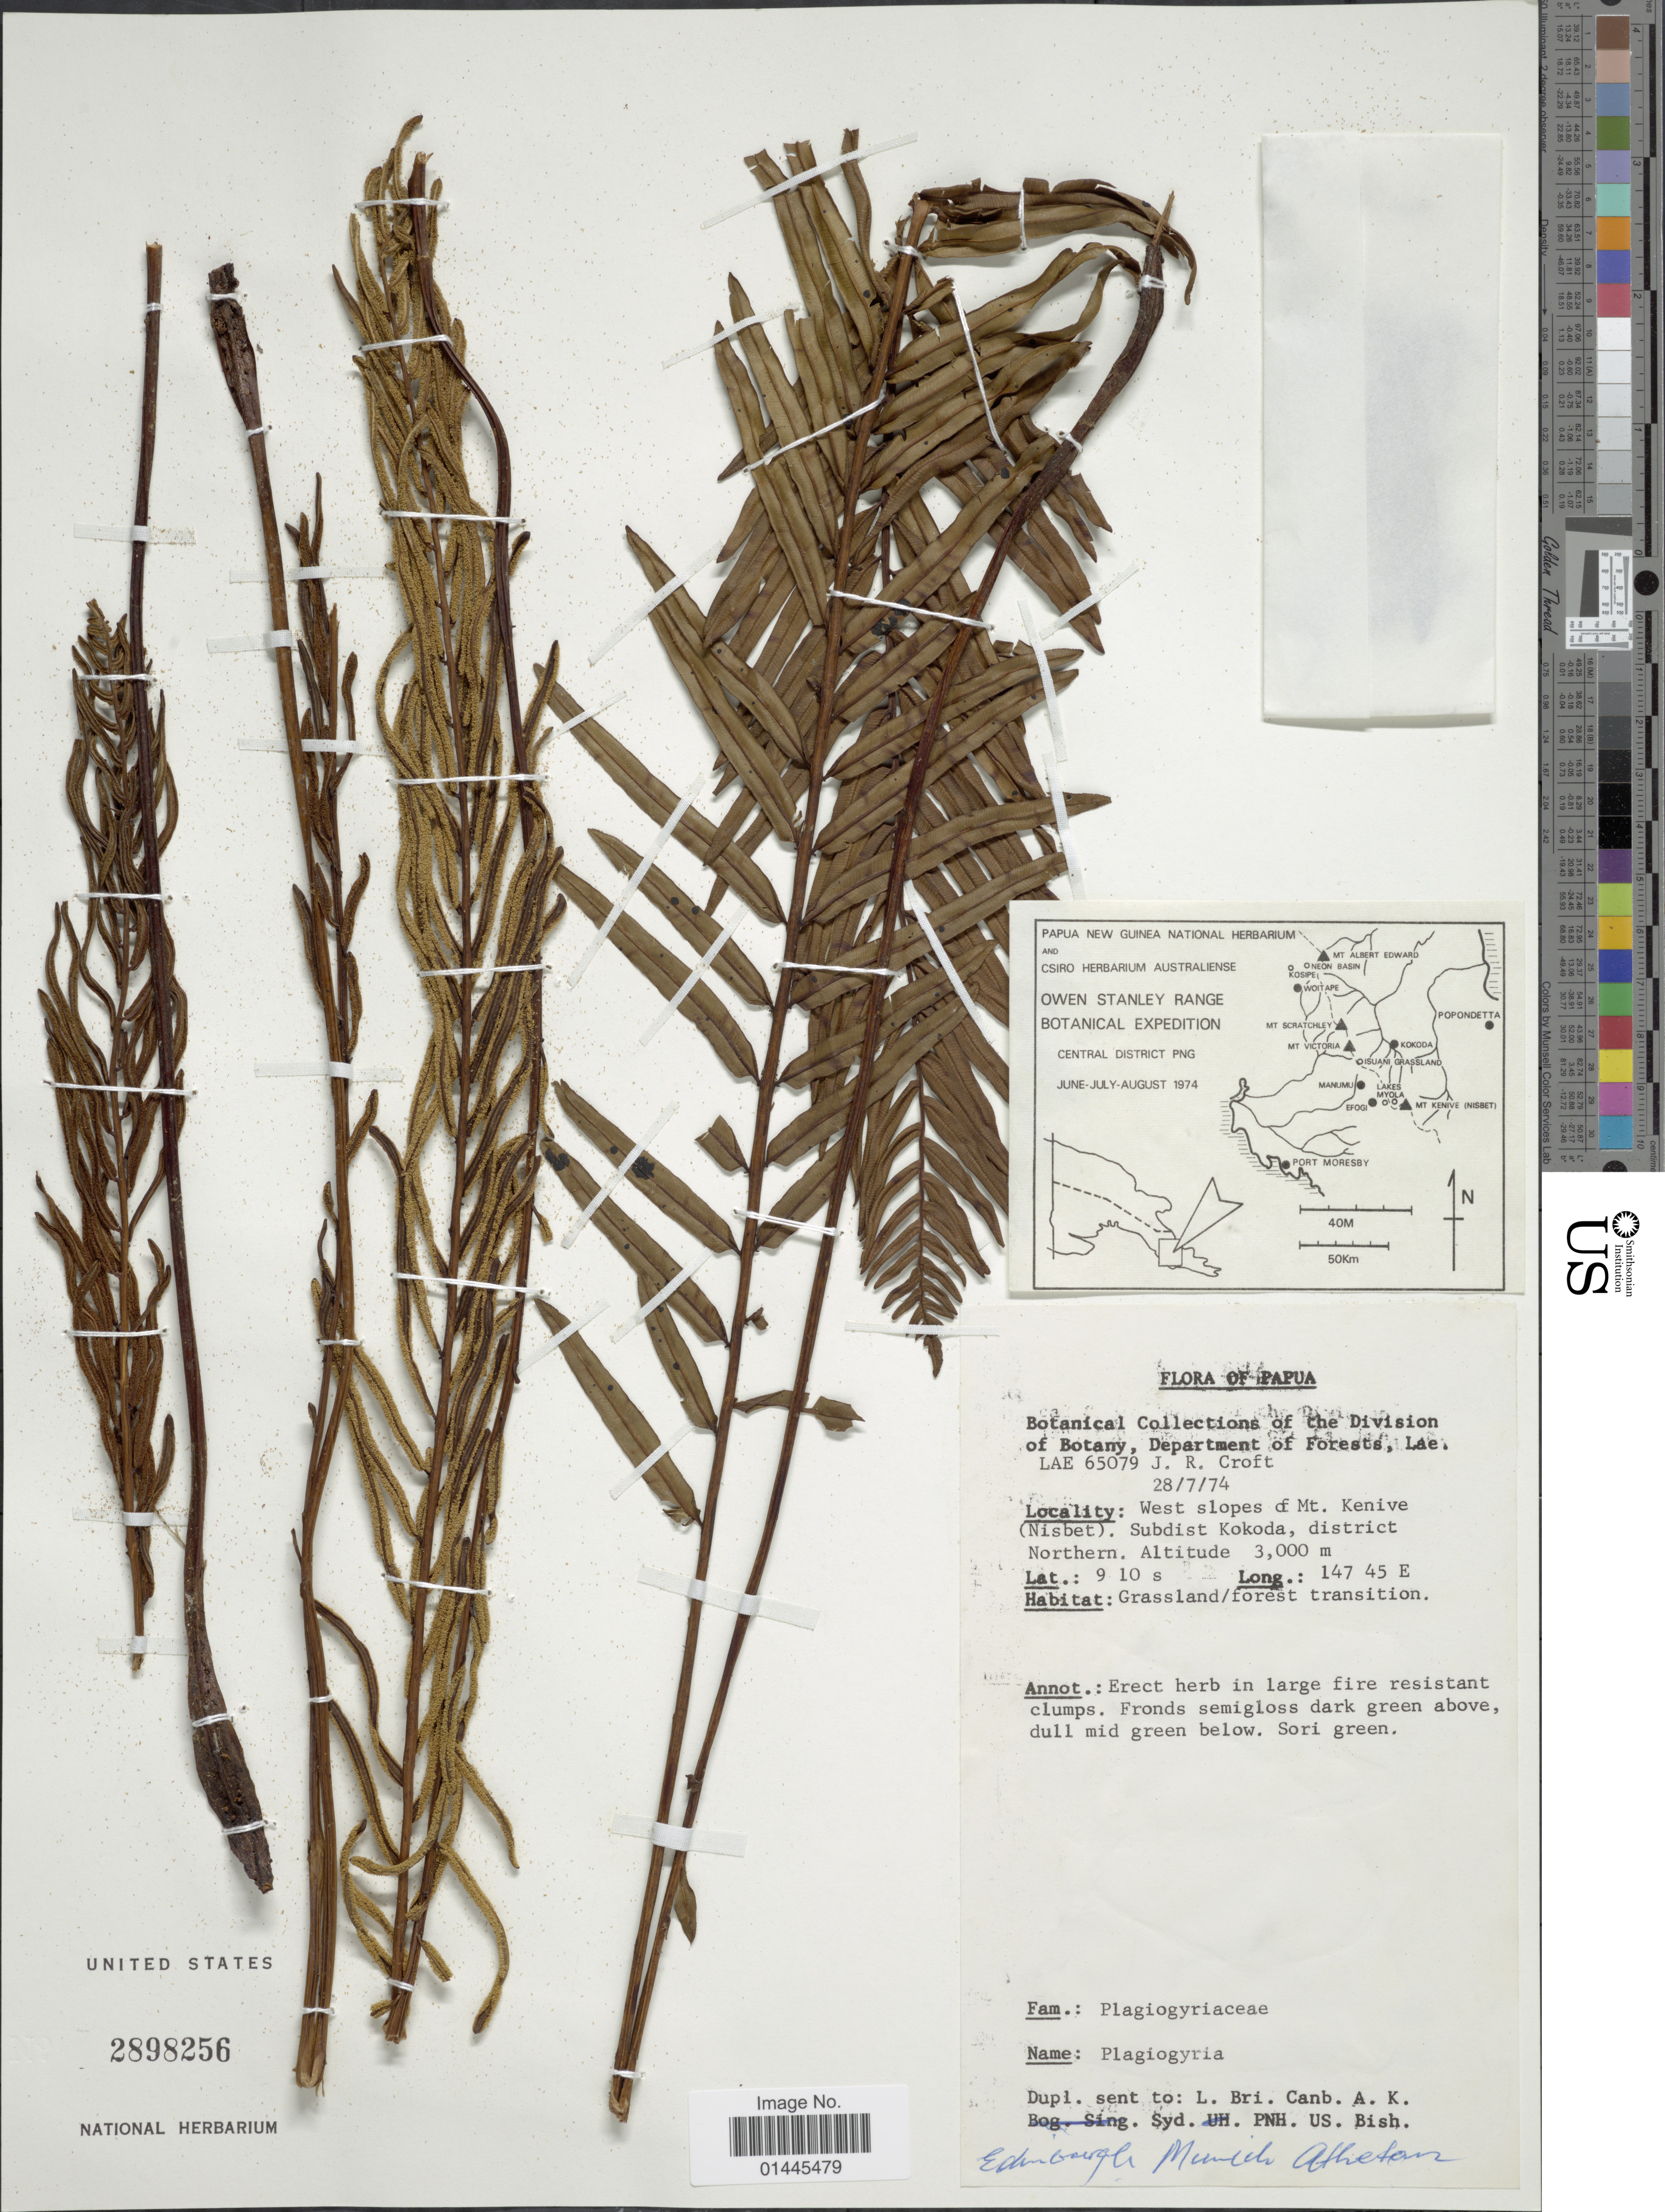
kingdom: Plantae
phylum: Tracheophyta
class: Polypodiopsida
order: Cyatheales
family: Plagiogyriaceae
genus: Plagiogyria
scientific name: Plagiogyria papuana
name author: C. Chr.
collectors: J. R. Croft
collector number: LAE 65079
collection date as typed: Transcribed d/m/y: 28/7/74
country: Papua New Guinea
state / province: Northern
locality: Papua, west slopes of Mt. Kenive (Nisbet), Subdist Kokoda.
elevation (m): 3000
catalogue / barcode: US 2898256